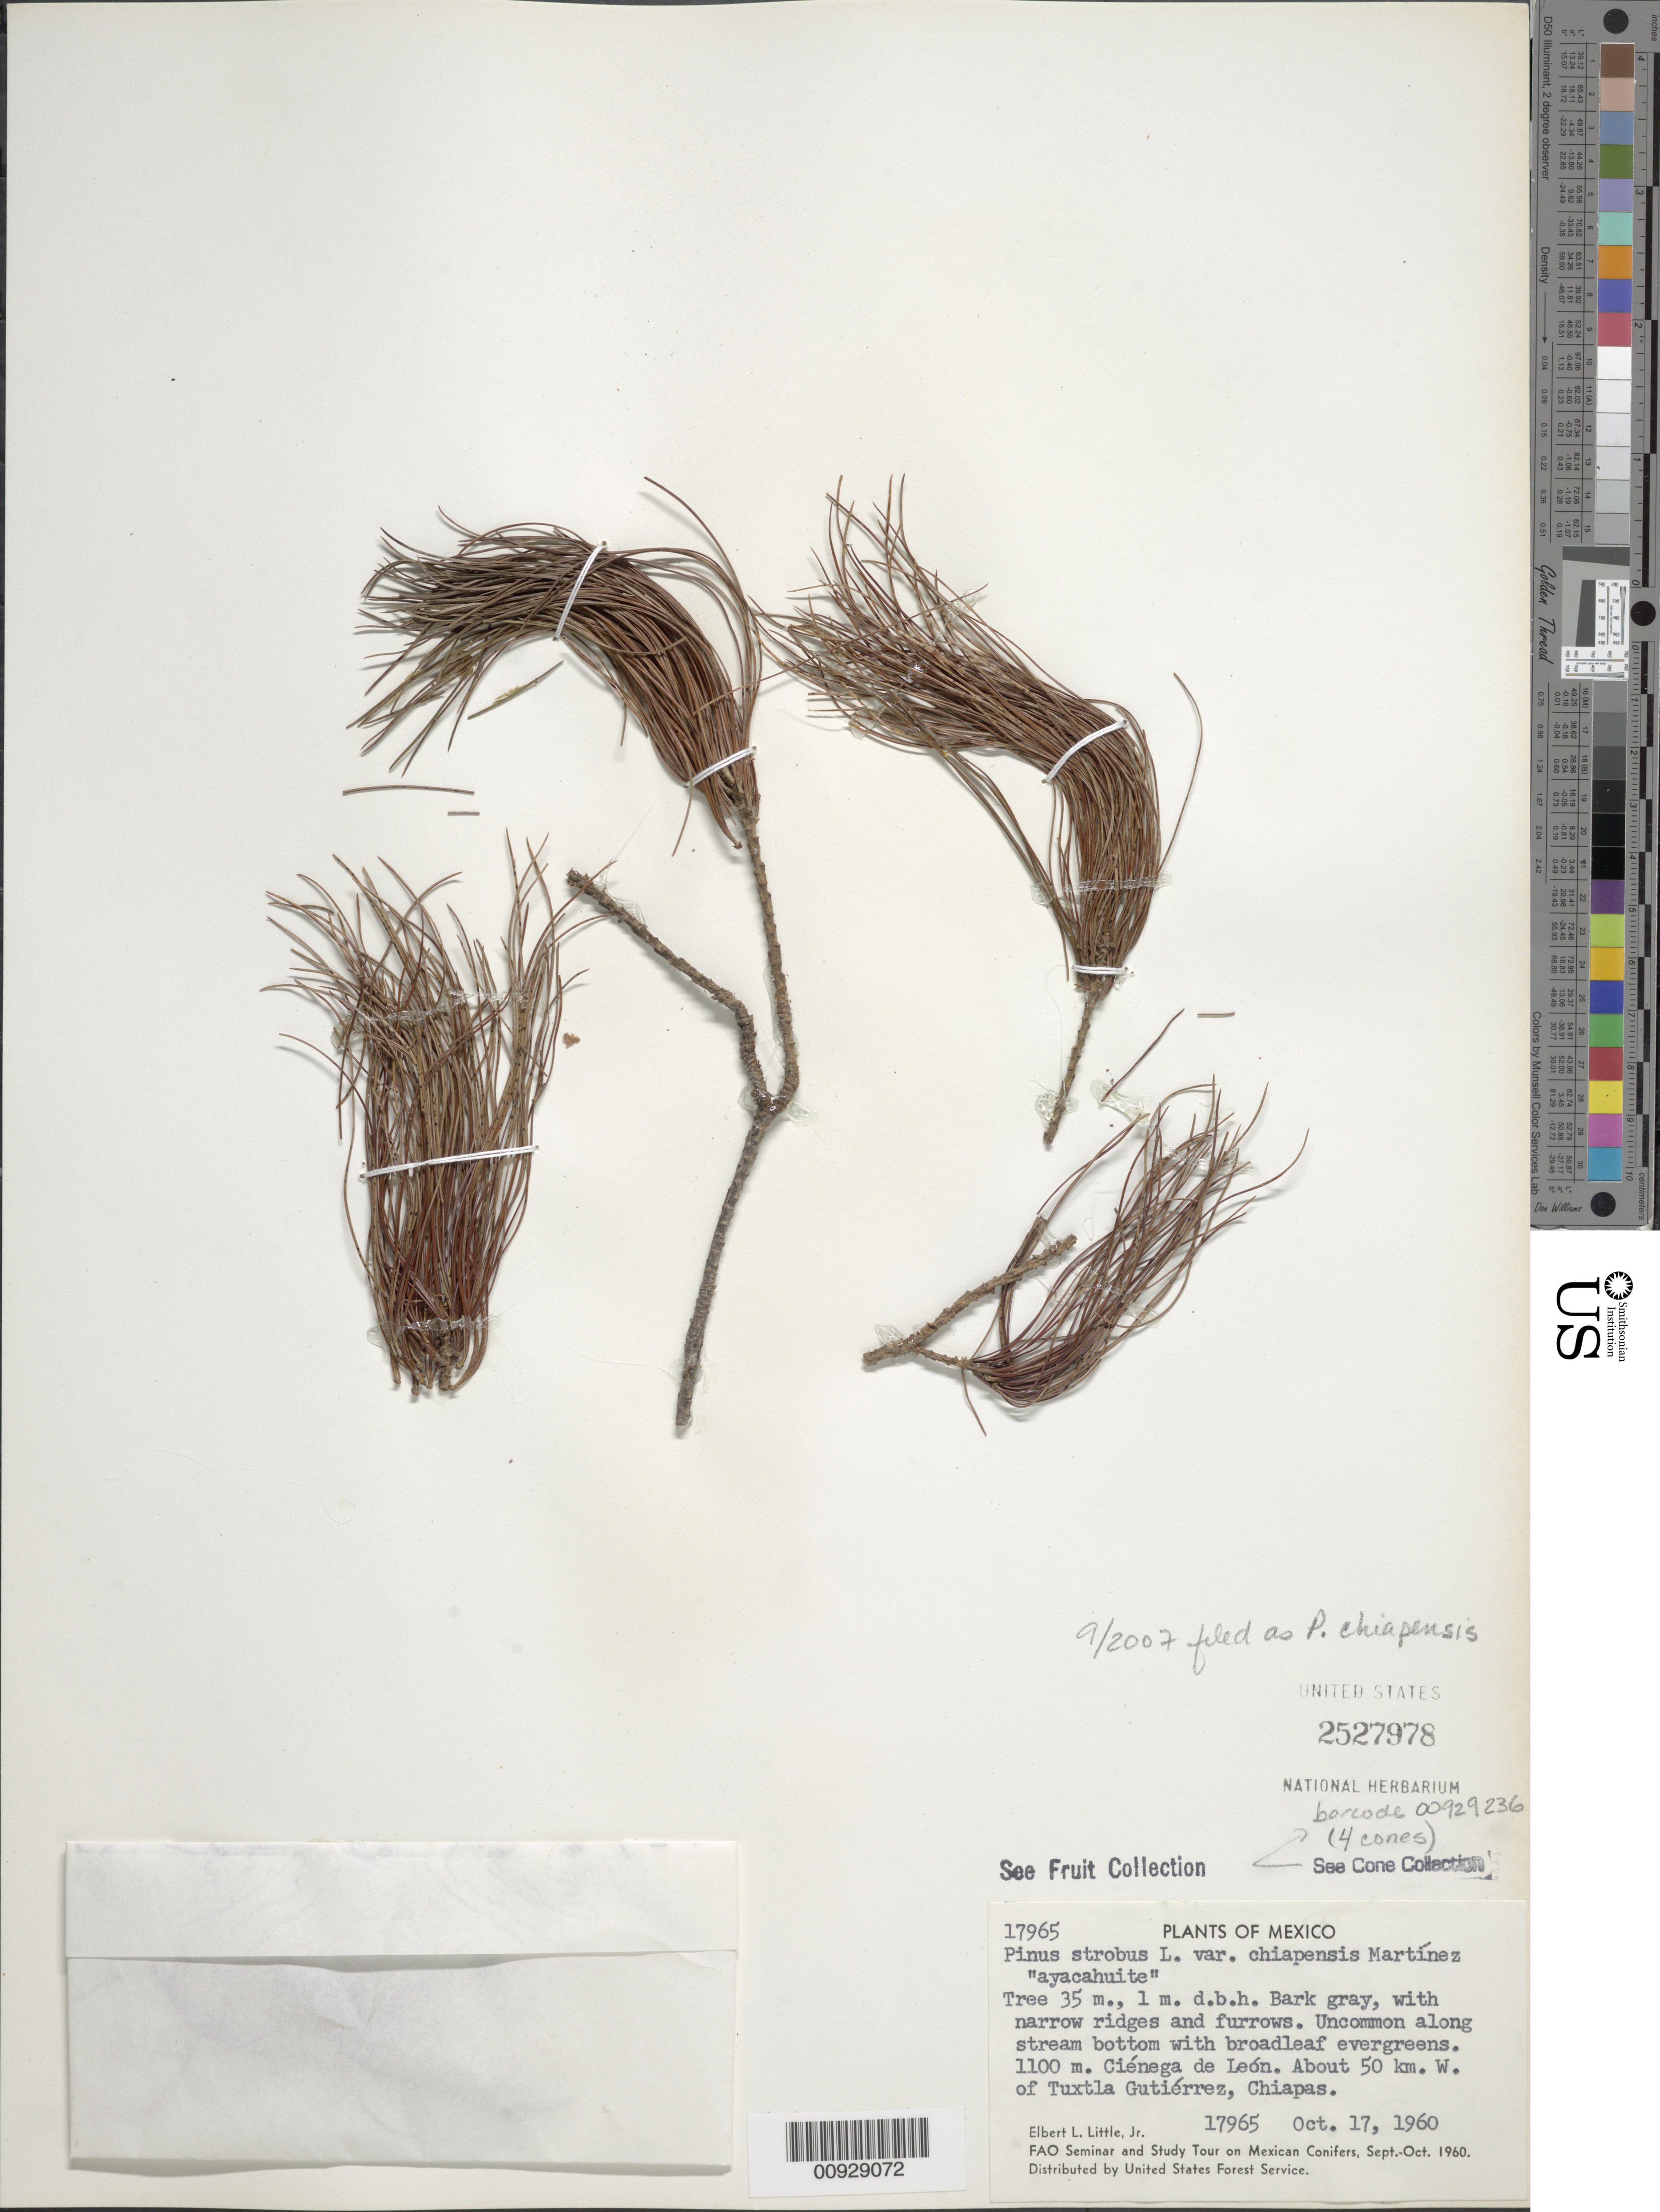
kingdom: Plantae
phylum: Tracheophyta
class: Pinopsida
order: Pinales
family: Pinaceae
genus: Pinus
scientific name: Pinus chiapensis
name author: (Martínez) Andrésen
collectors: E. L. Little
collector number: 17965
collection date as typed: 17 Oct 1960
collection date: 1960-10-17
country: Mexico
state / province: Chiapas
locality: Ciénega de León. About 50 km. W of Tuxtla Gutiérrez.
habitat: Along stream bottom with broadleaf evergreens.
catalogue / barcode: US 2527978